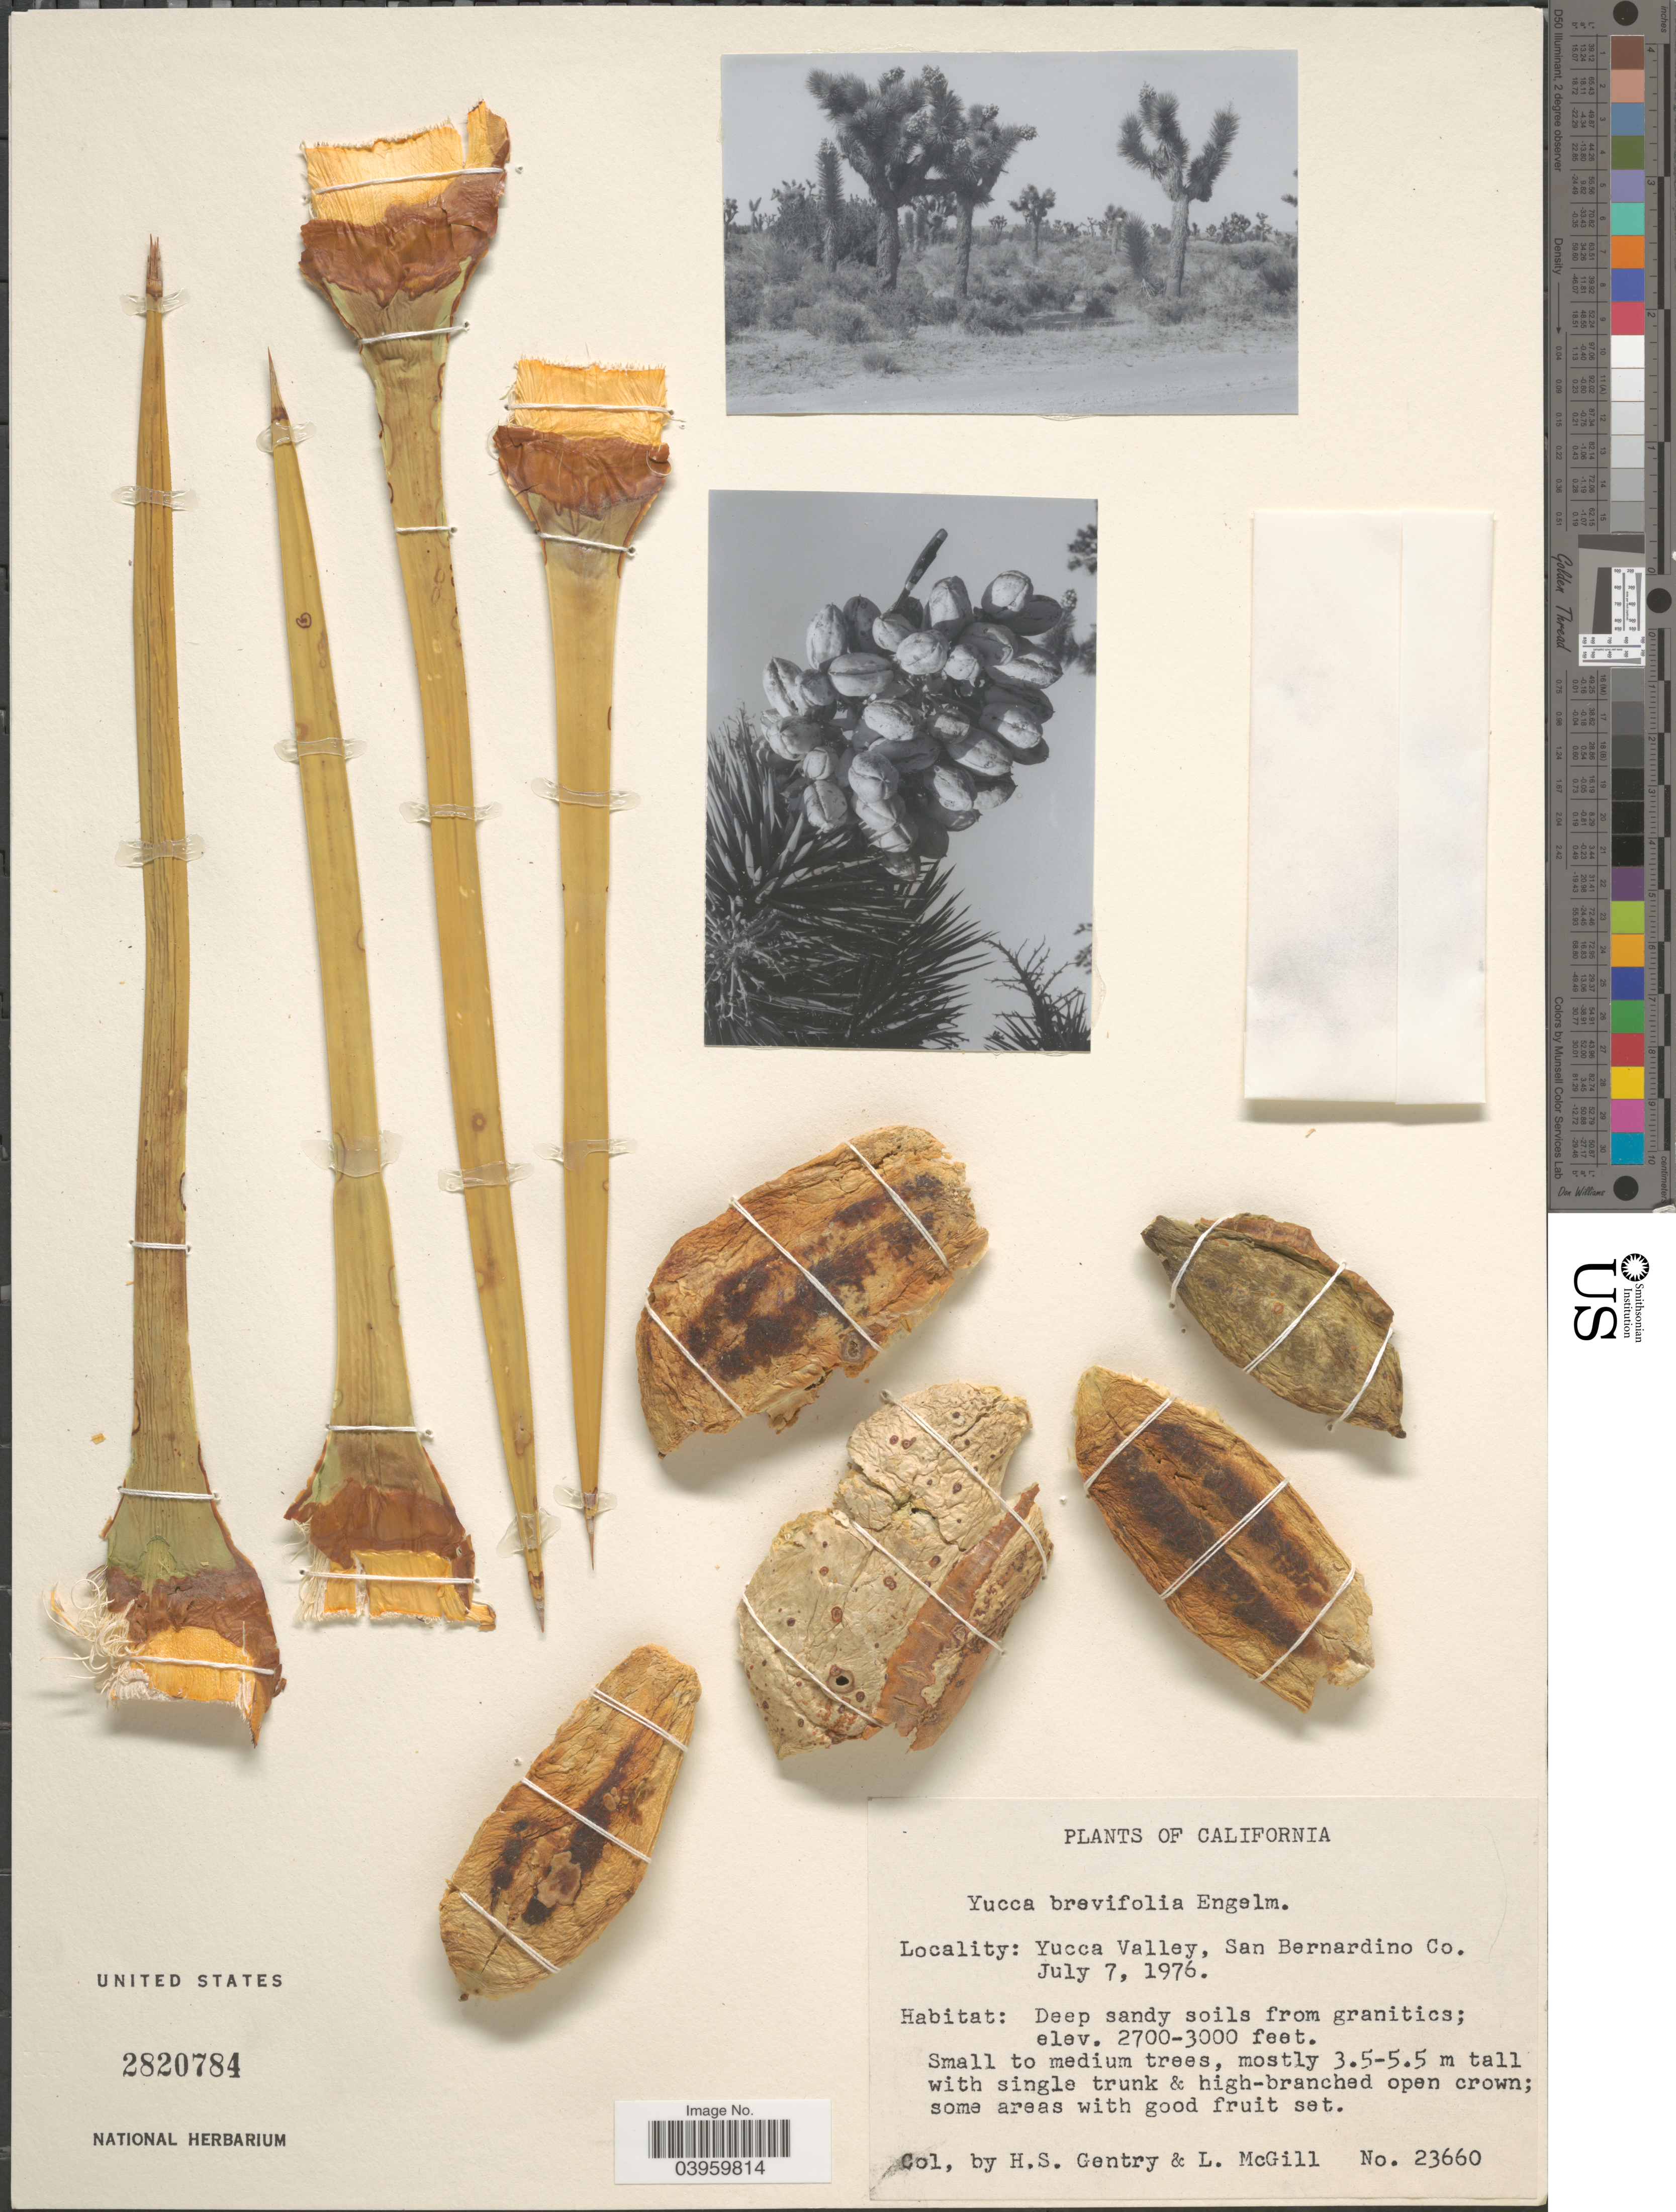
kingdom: Plantae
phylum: Tracheophyta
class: Liliopsida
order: Asparagales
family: Asparagaceae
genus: Yucca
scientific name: Yucca brevifolia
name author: Englem.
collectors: H. S. Gentry & L. McGill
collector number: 23660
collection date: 1976-07-07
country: United States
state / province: California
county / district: San Bernardino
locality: Yucca Valley, San Bernardino Co.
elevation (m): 823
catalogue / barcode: US 2820784